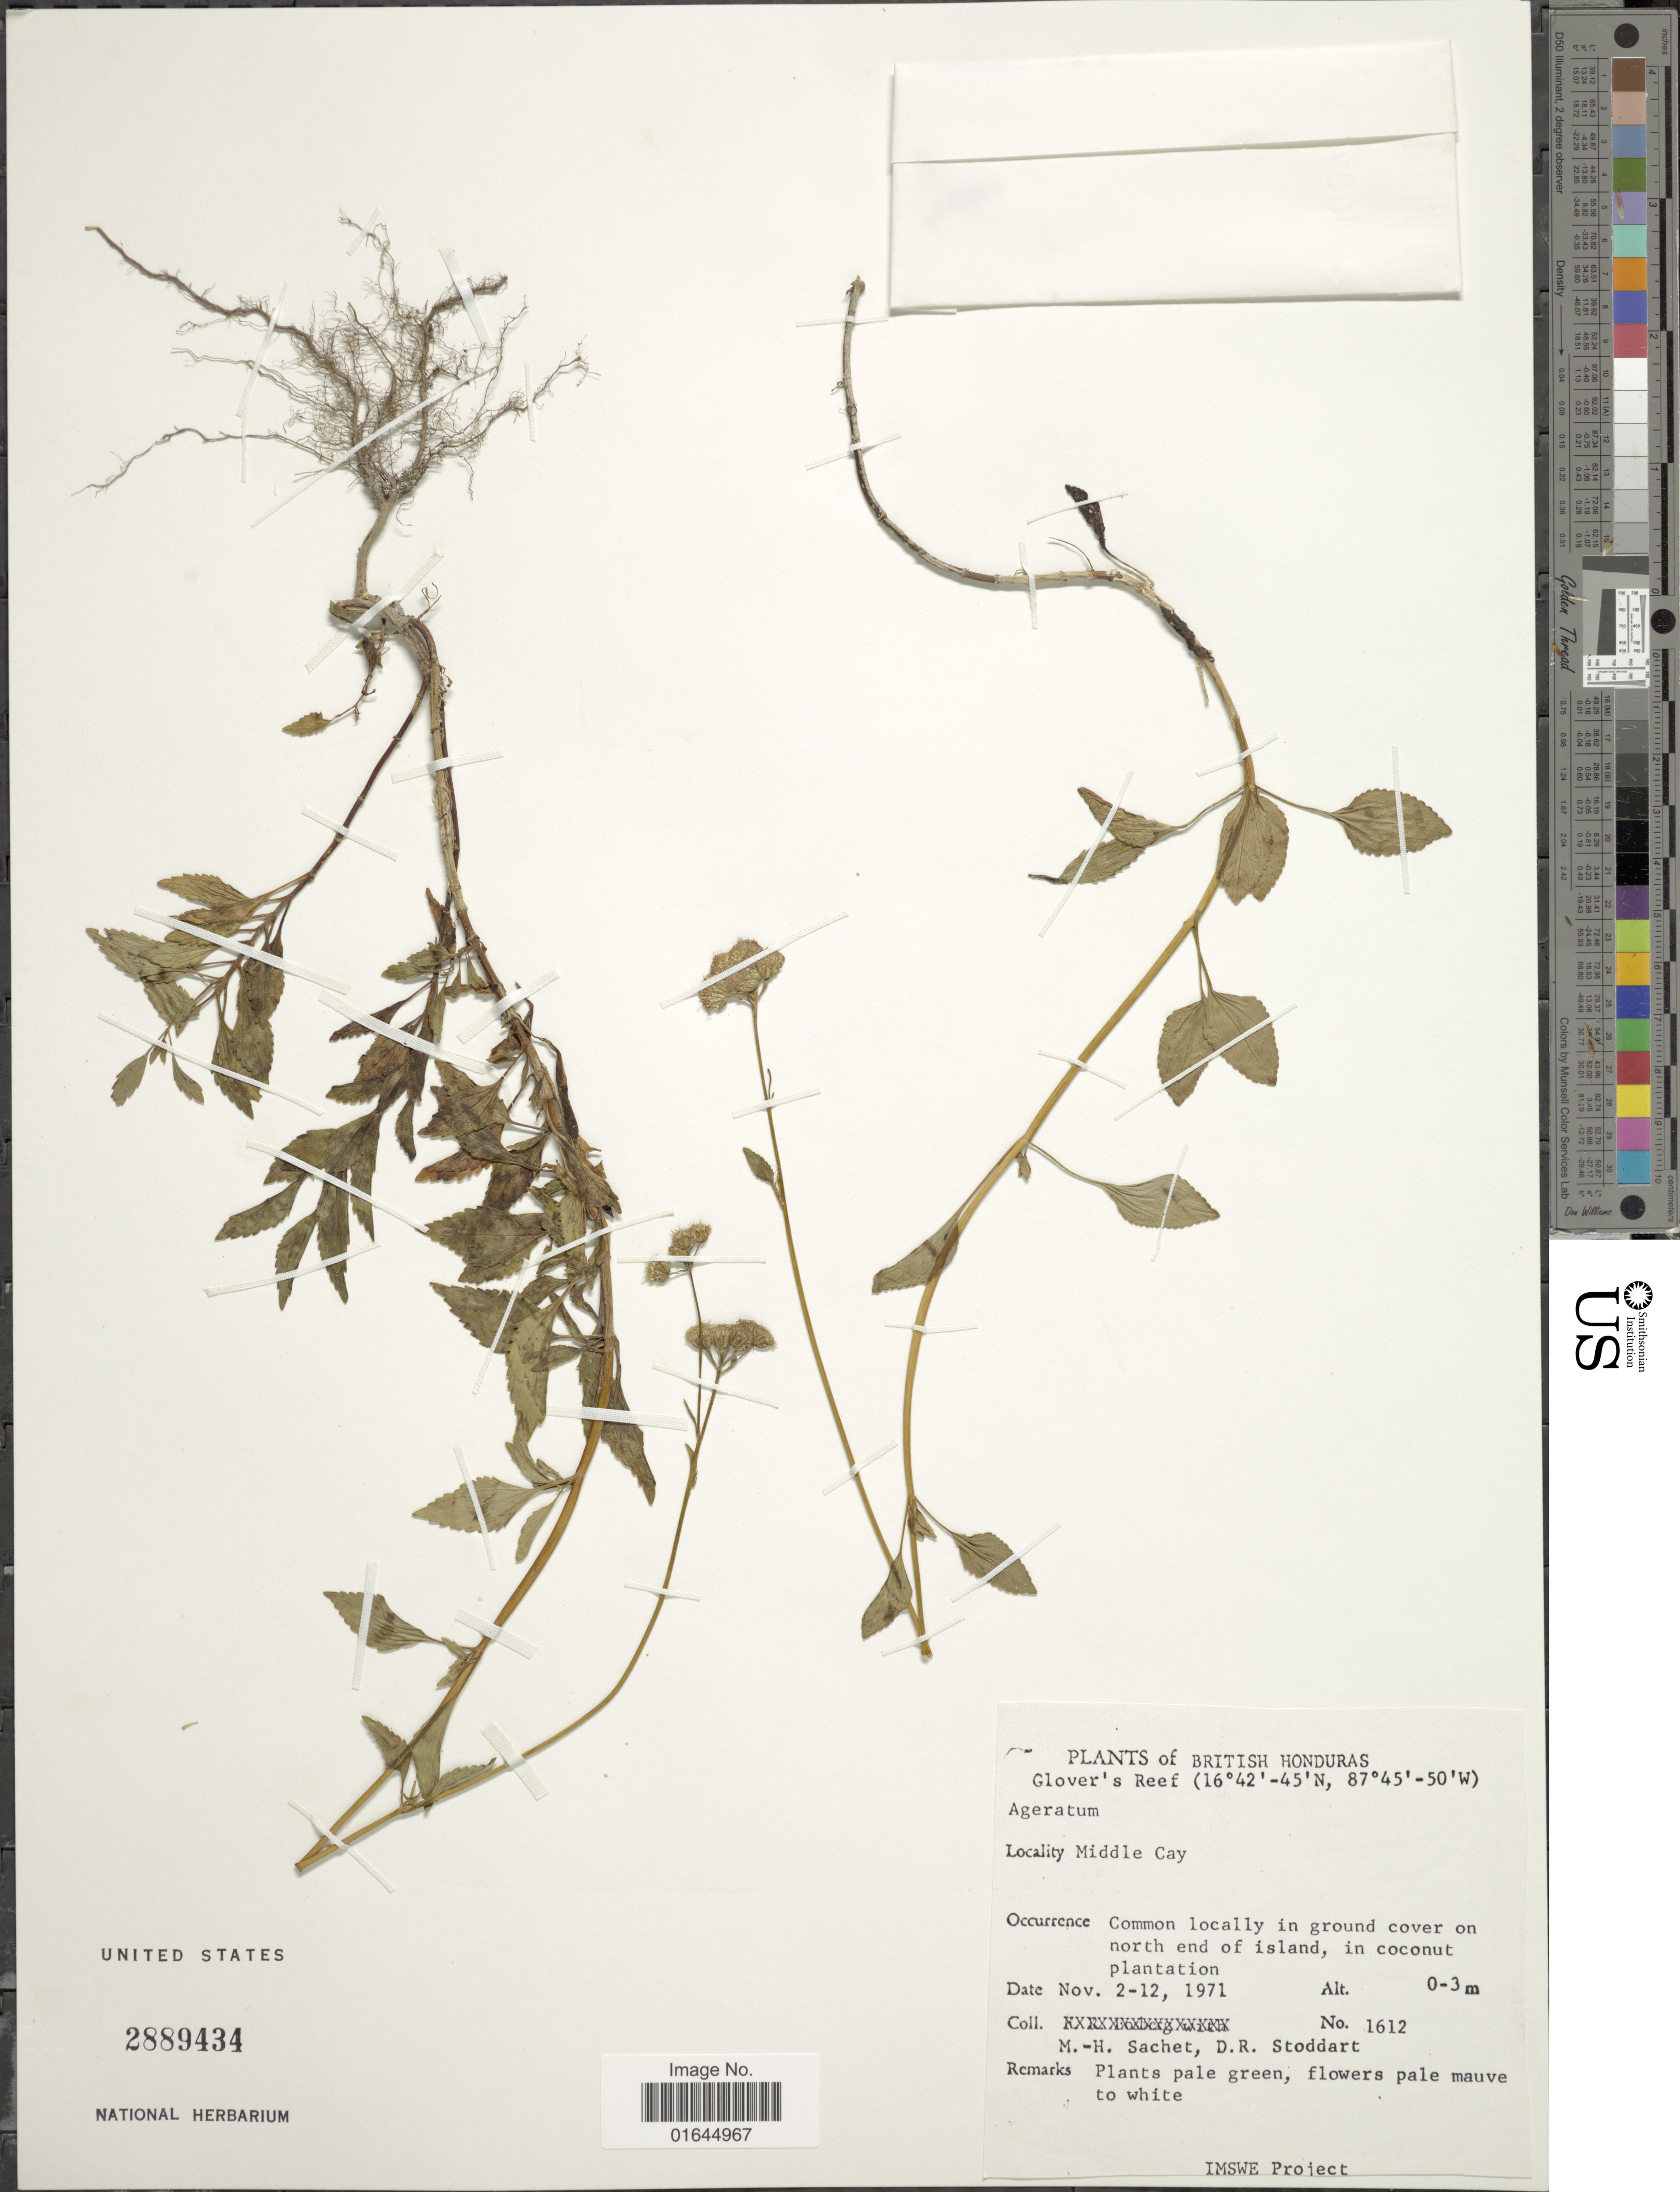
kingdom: Plantae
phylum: Tracheophyta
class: Magnoliopsida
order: Asterales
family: Asteraceae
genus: Ageratum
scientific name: Ageratum littorale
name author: A. Gray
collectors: M.-H. Sachet & D. R. Stoddart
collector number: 1612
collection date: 1971-11-02/1971-11-12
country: Belize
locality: British Honduras, Glover's Reef, Middle Cay.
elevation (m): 0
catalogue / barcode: US 2889434